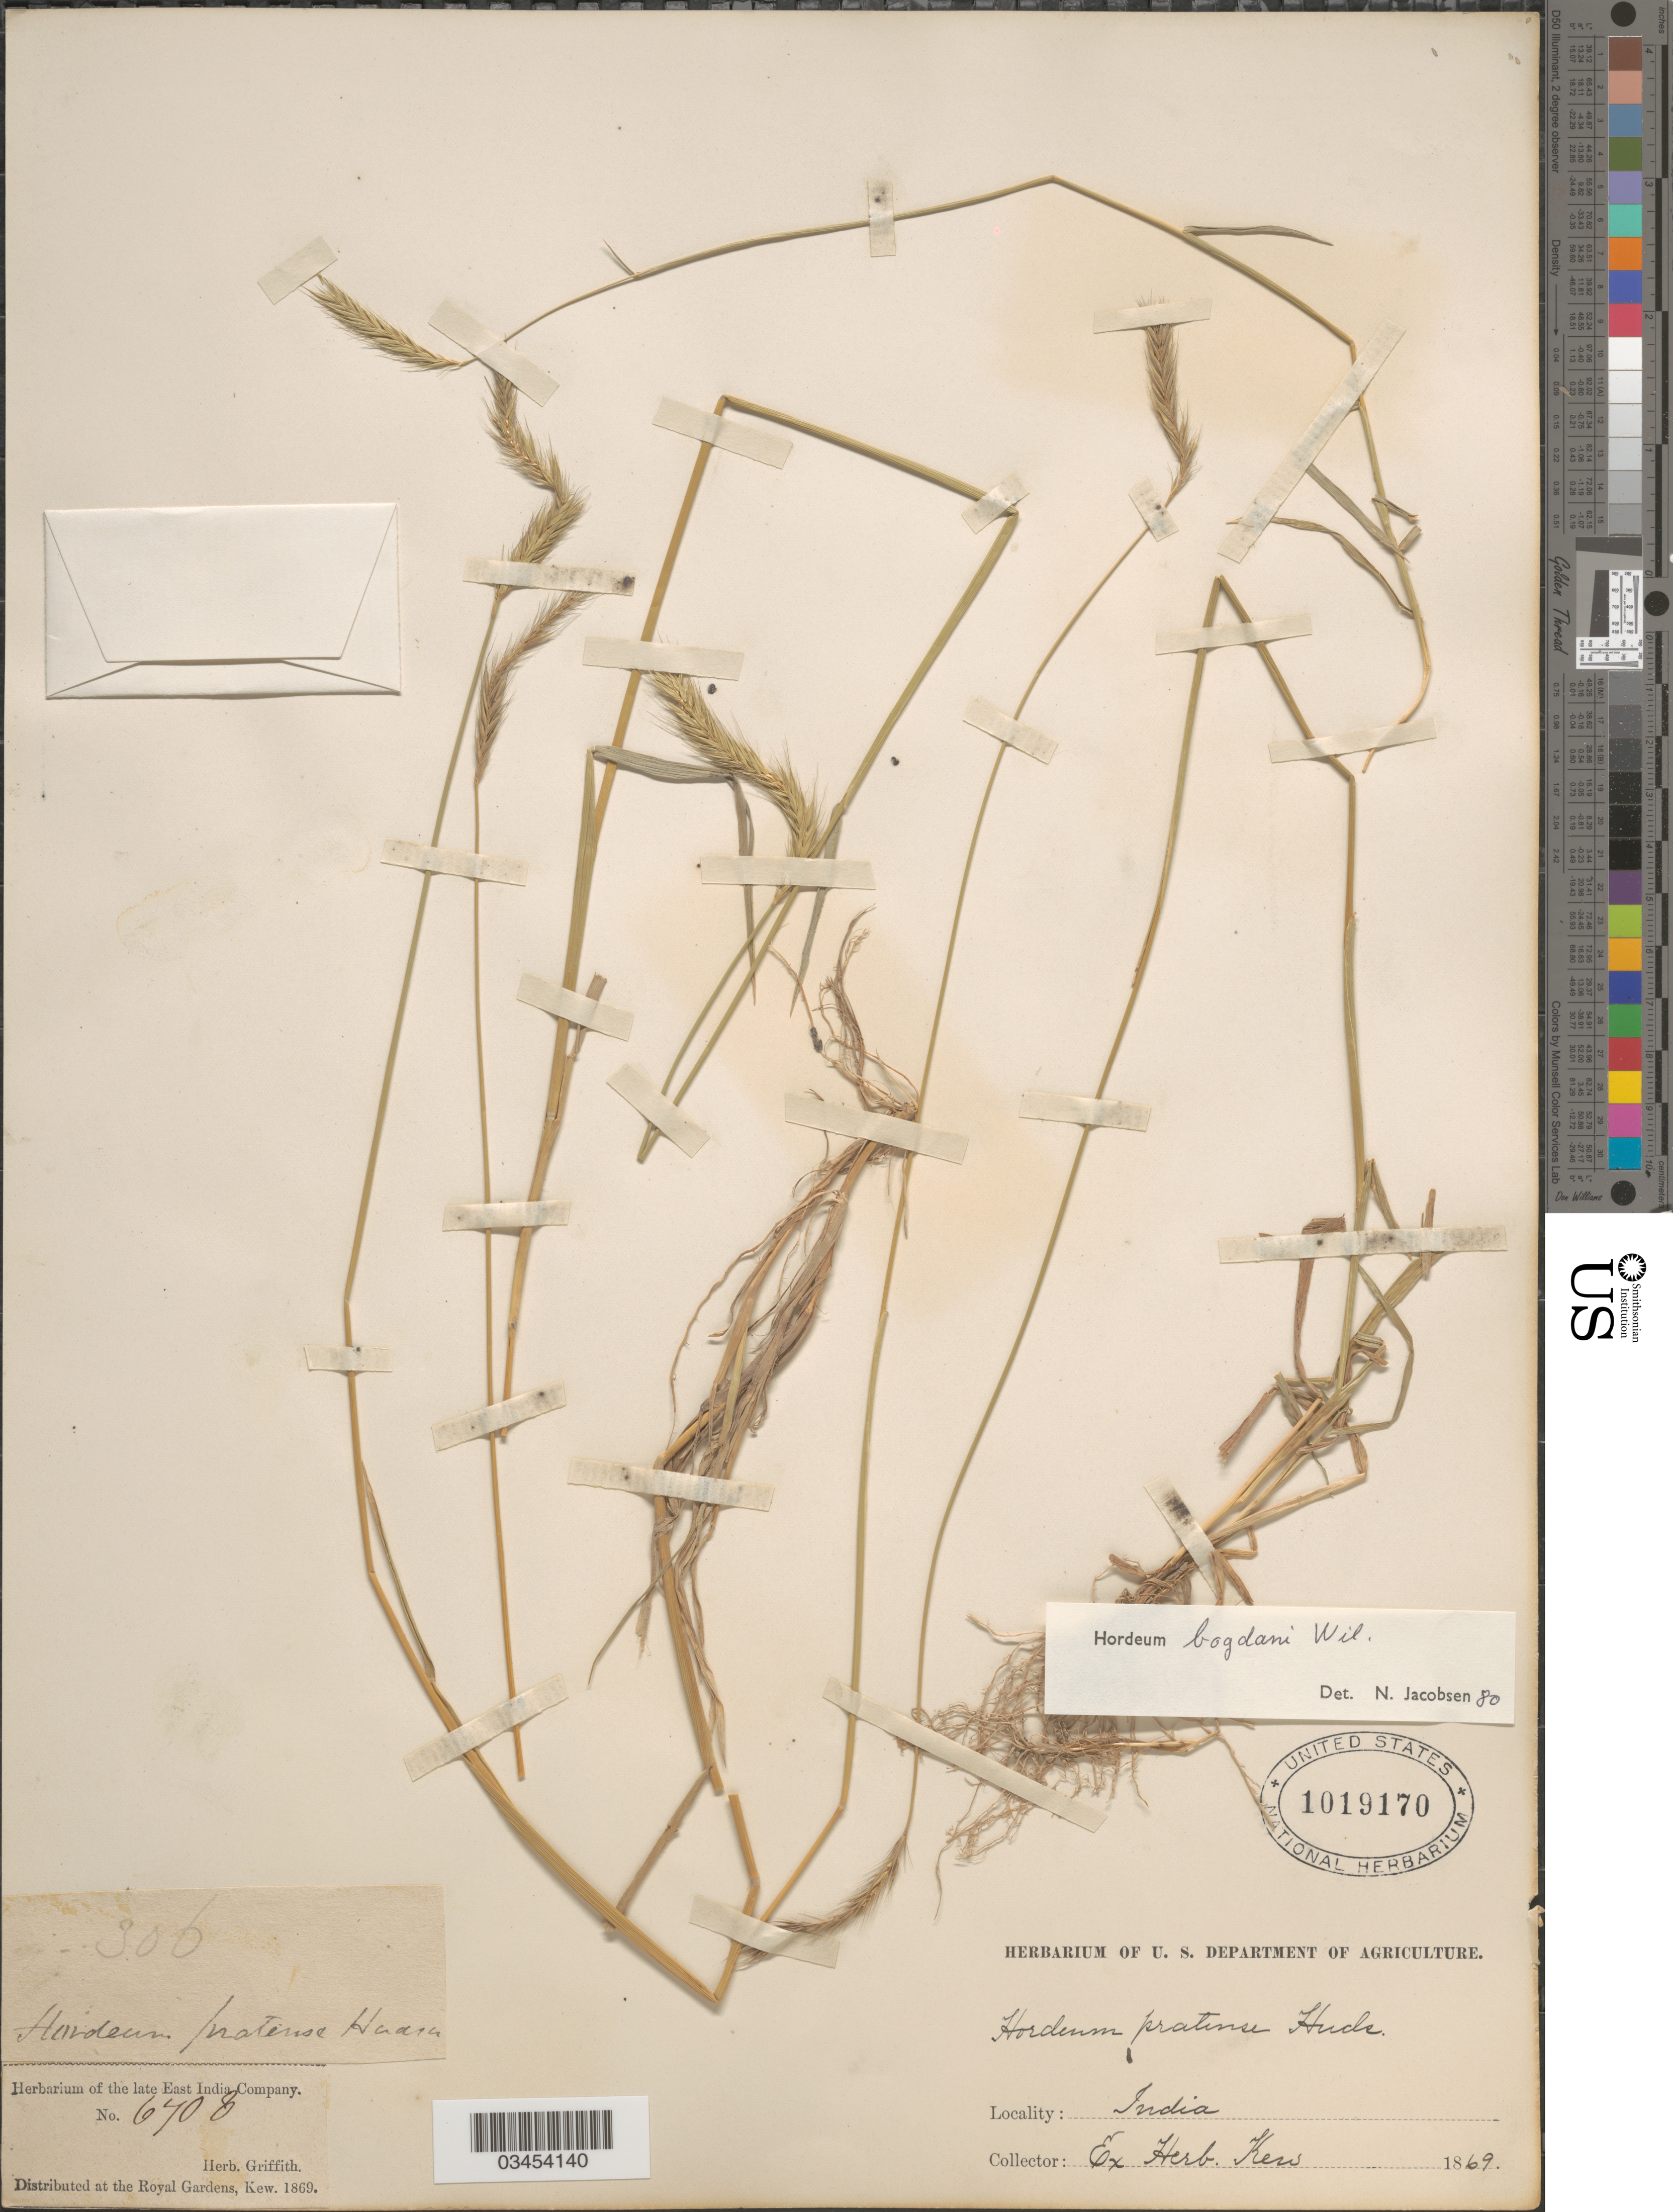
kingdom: Plantae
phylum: Tracheophyta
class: Liliopsida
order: Poales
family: Poaceae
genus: Hordeum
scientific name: Hordeum bogdanii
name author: Wilensky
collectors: ex herb. Griffith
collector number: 6708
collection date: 1869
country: India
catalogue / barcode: US 1019170